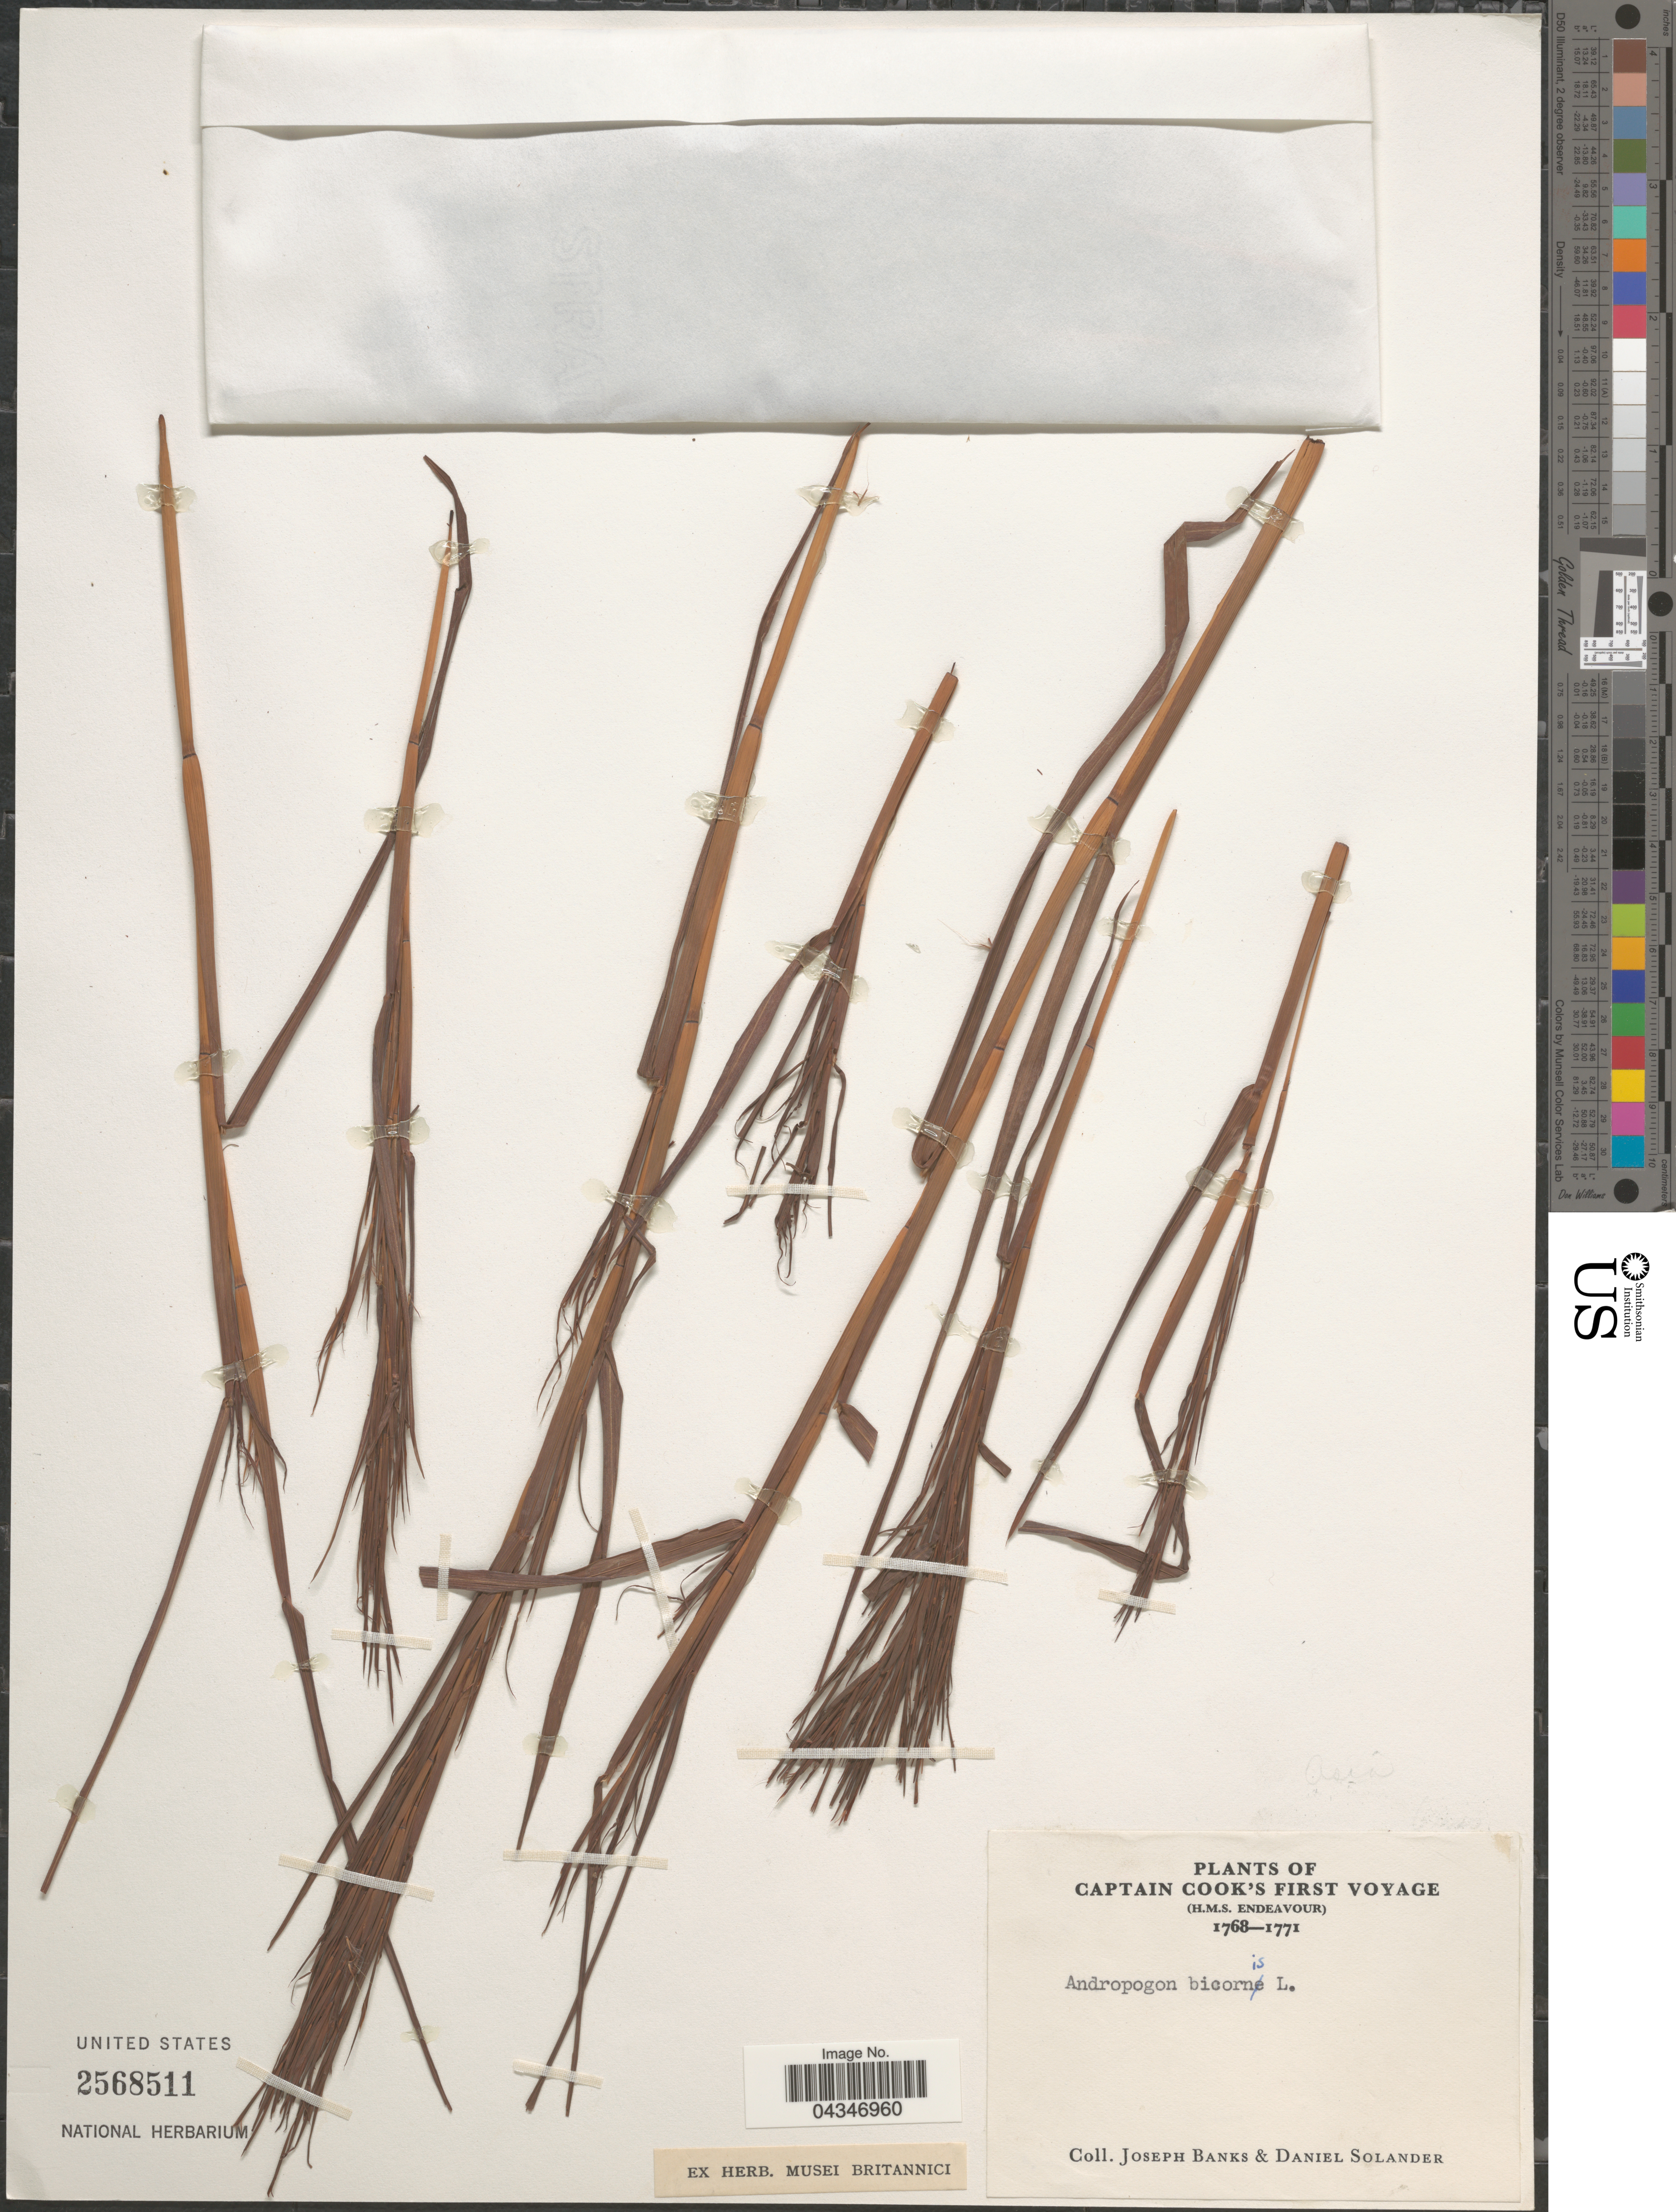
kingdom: Plantae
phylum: Tracheophyta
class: Liliopsida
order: Poales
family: Poaceae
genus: Andropogon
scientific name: Andropogon bicornis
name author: L.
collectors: J. Banks & D. C. Solander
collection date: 1768/1771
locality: Captain Cook's First Voyage 1768-1771.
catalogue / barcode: US 2568511